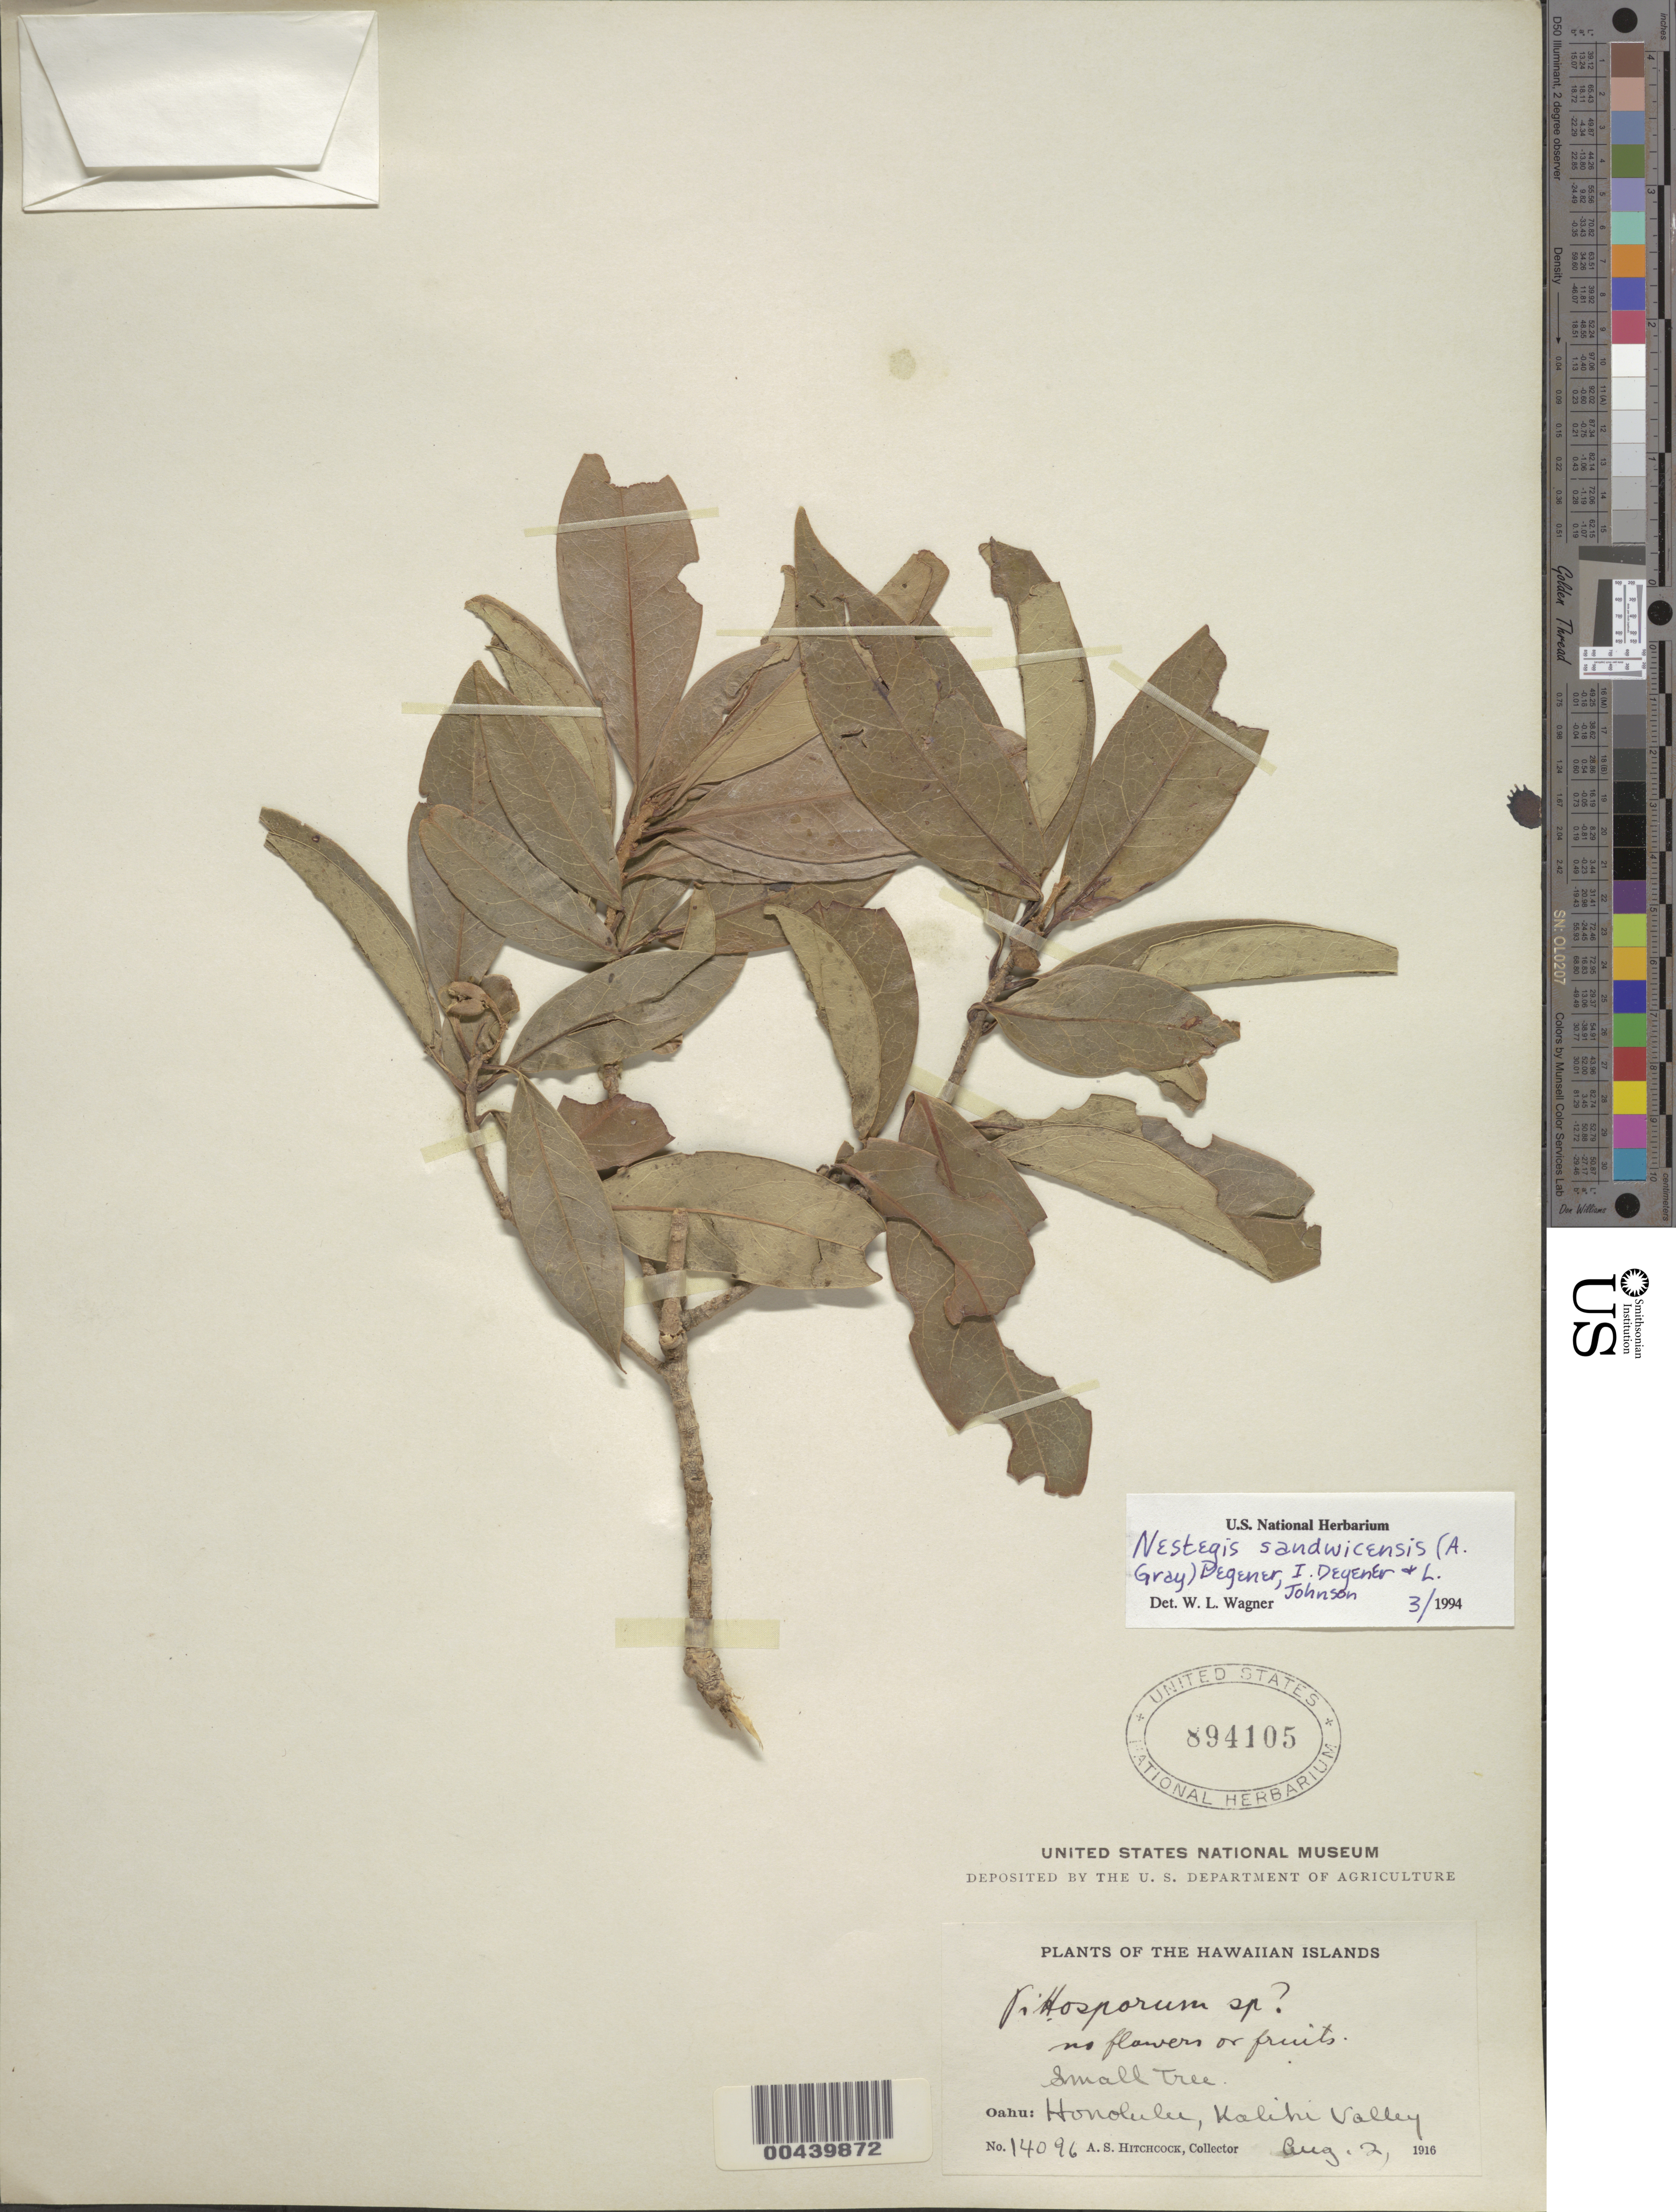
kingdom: Plantae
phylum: Tracheophyta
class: Magnoliopsida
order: Lamiales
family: Oleaceae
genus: Notelaea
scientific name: Notelaea sandwicensis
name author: (A. Gray) Hong-Wa & Besnard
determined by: Wagner, W. L., (BOT), Smithsonian Institution - National Museum of Natural History (UNITED STATES)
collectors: A. S. Hitchcock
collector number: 14096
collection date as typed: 2 Aug 1916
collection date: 1916-08-02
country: United States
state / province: Hawaii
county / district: Honolulu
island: Oahu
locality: Honolulu, Kalihi Valley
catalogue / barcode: US 894105